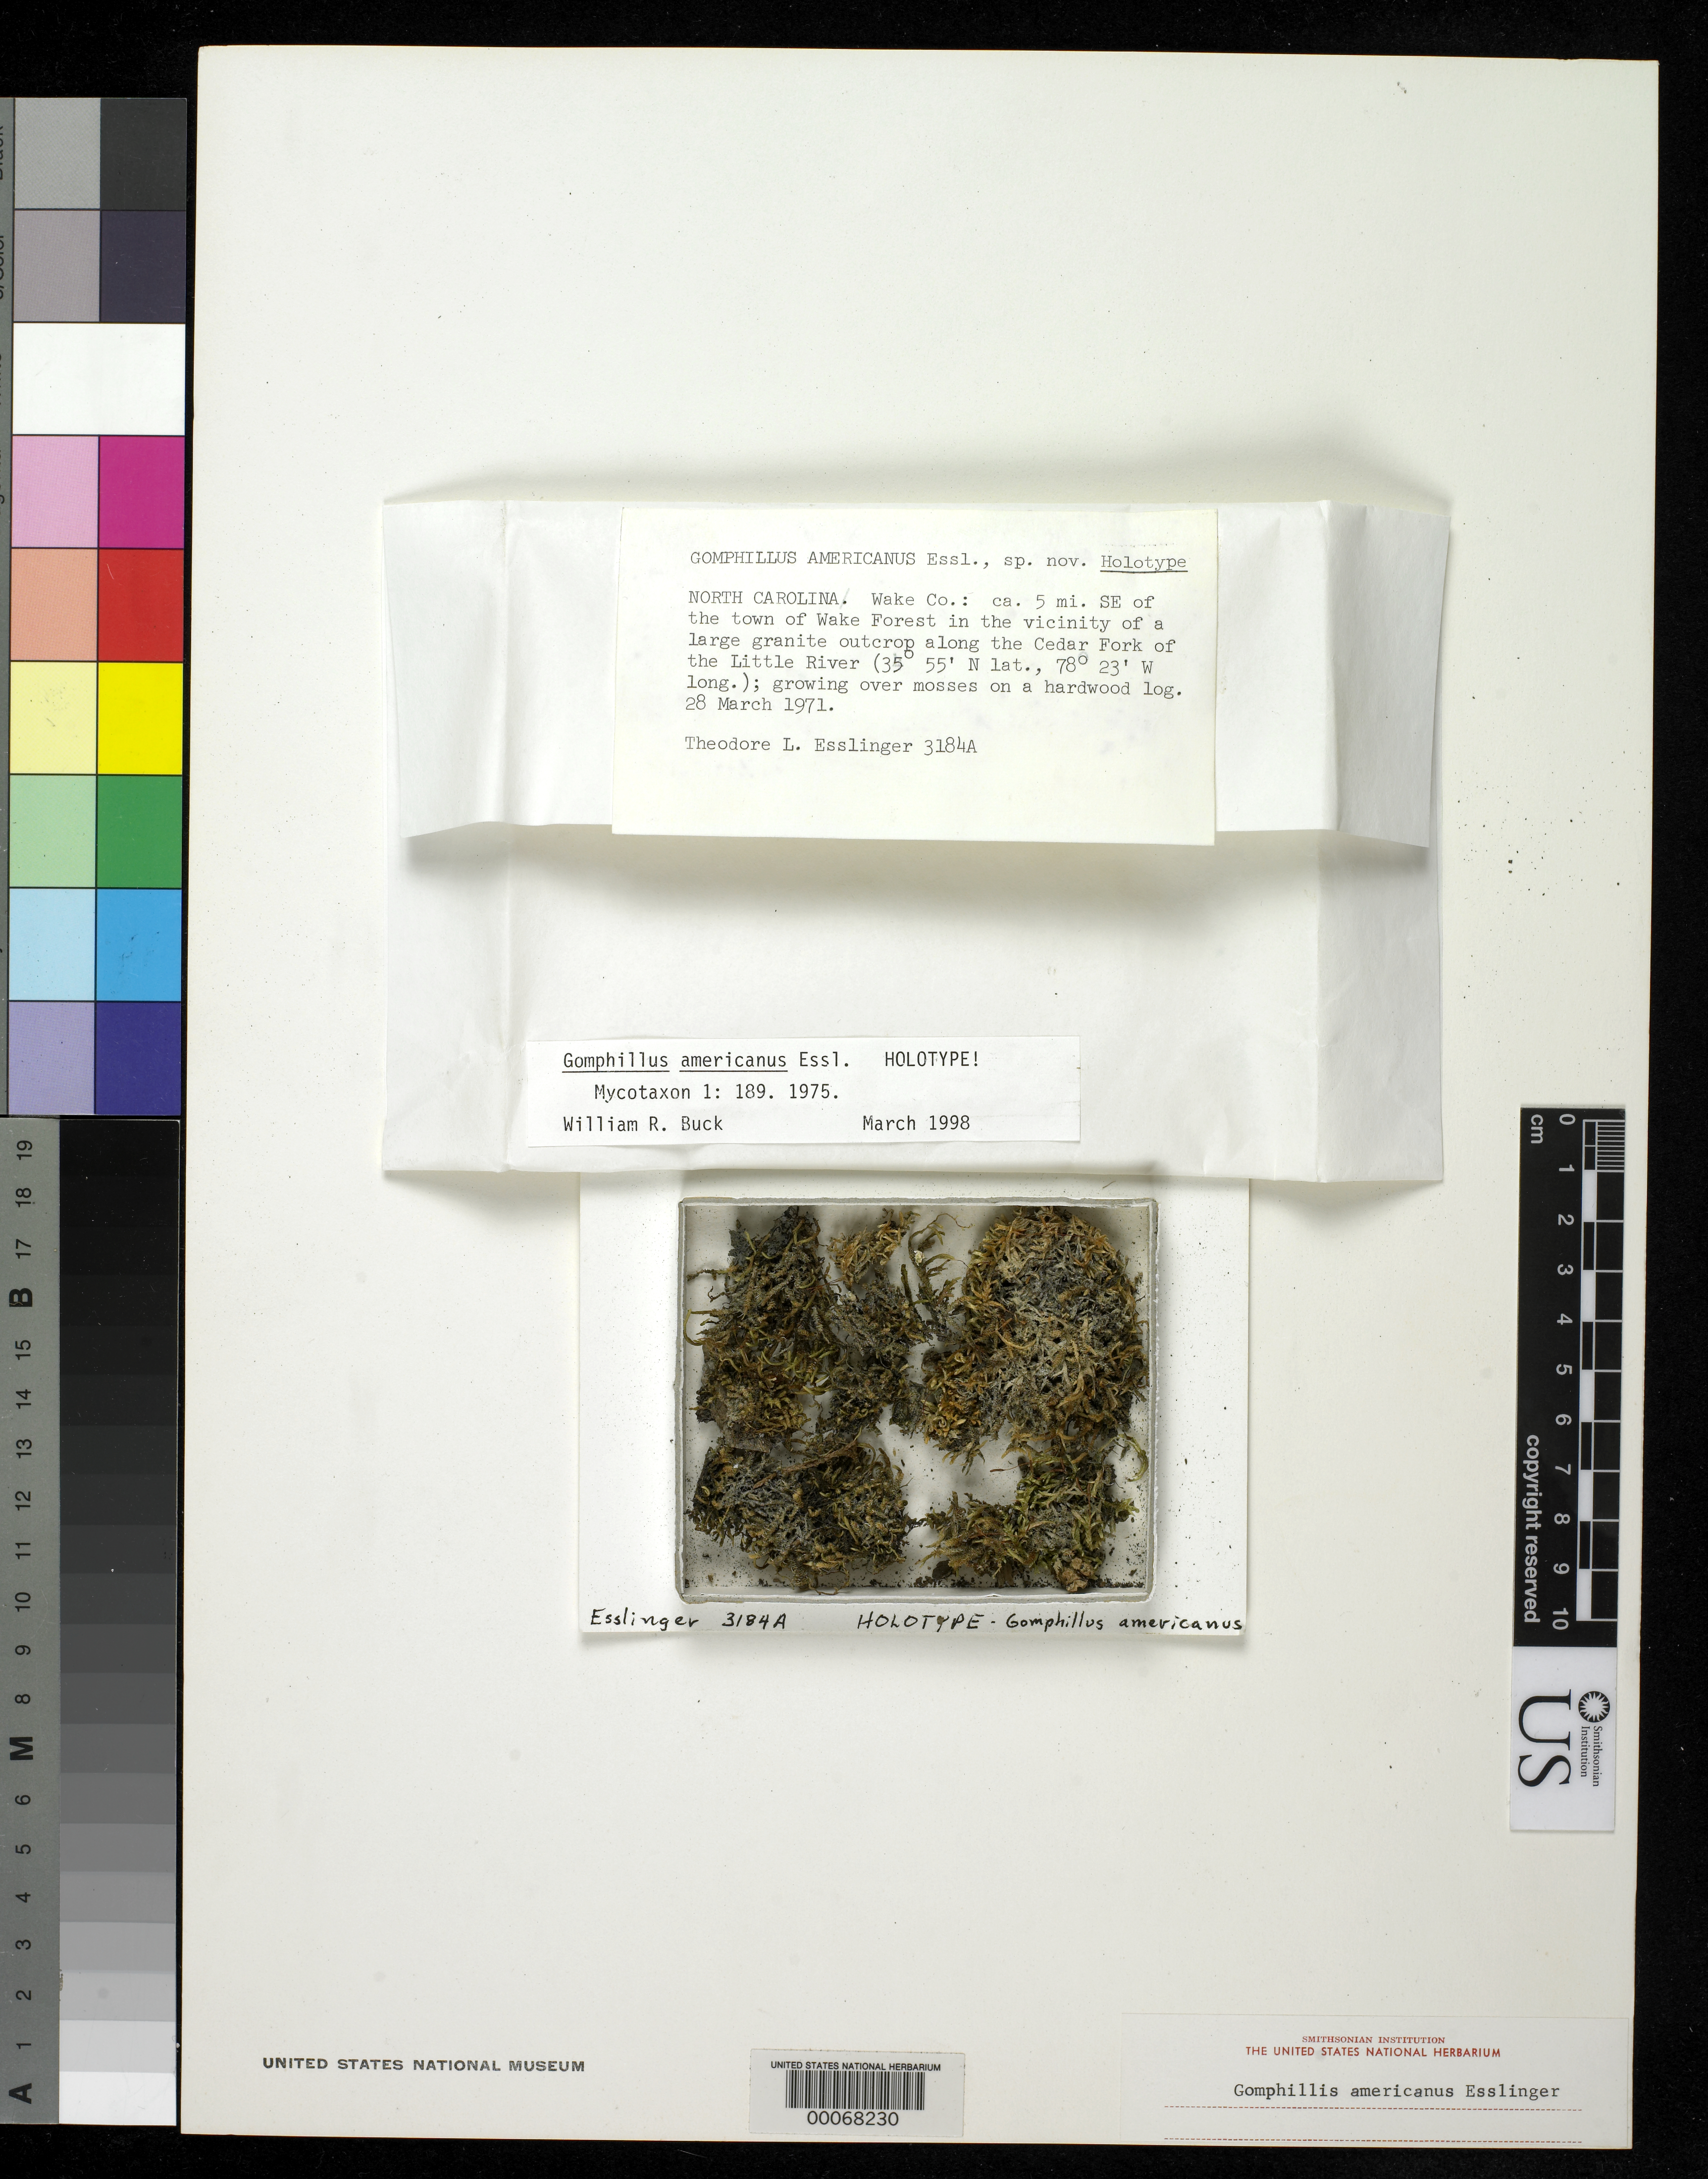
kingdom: Fungi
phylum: Ascomycota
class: Lecanoromycetes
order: Ostropales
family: Gomphillaceae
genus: Gomphillus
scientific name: Gomphillus americanus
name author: Essl.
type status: Holotype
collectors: T. L. Esslinger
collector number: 3184 a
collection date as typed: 28 Mar 1971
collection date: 1971-03-28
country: United States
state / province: North Carolina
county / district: Wake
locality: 5 mi SE of Wake Forest Town, along Cedar fork of the Little River.